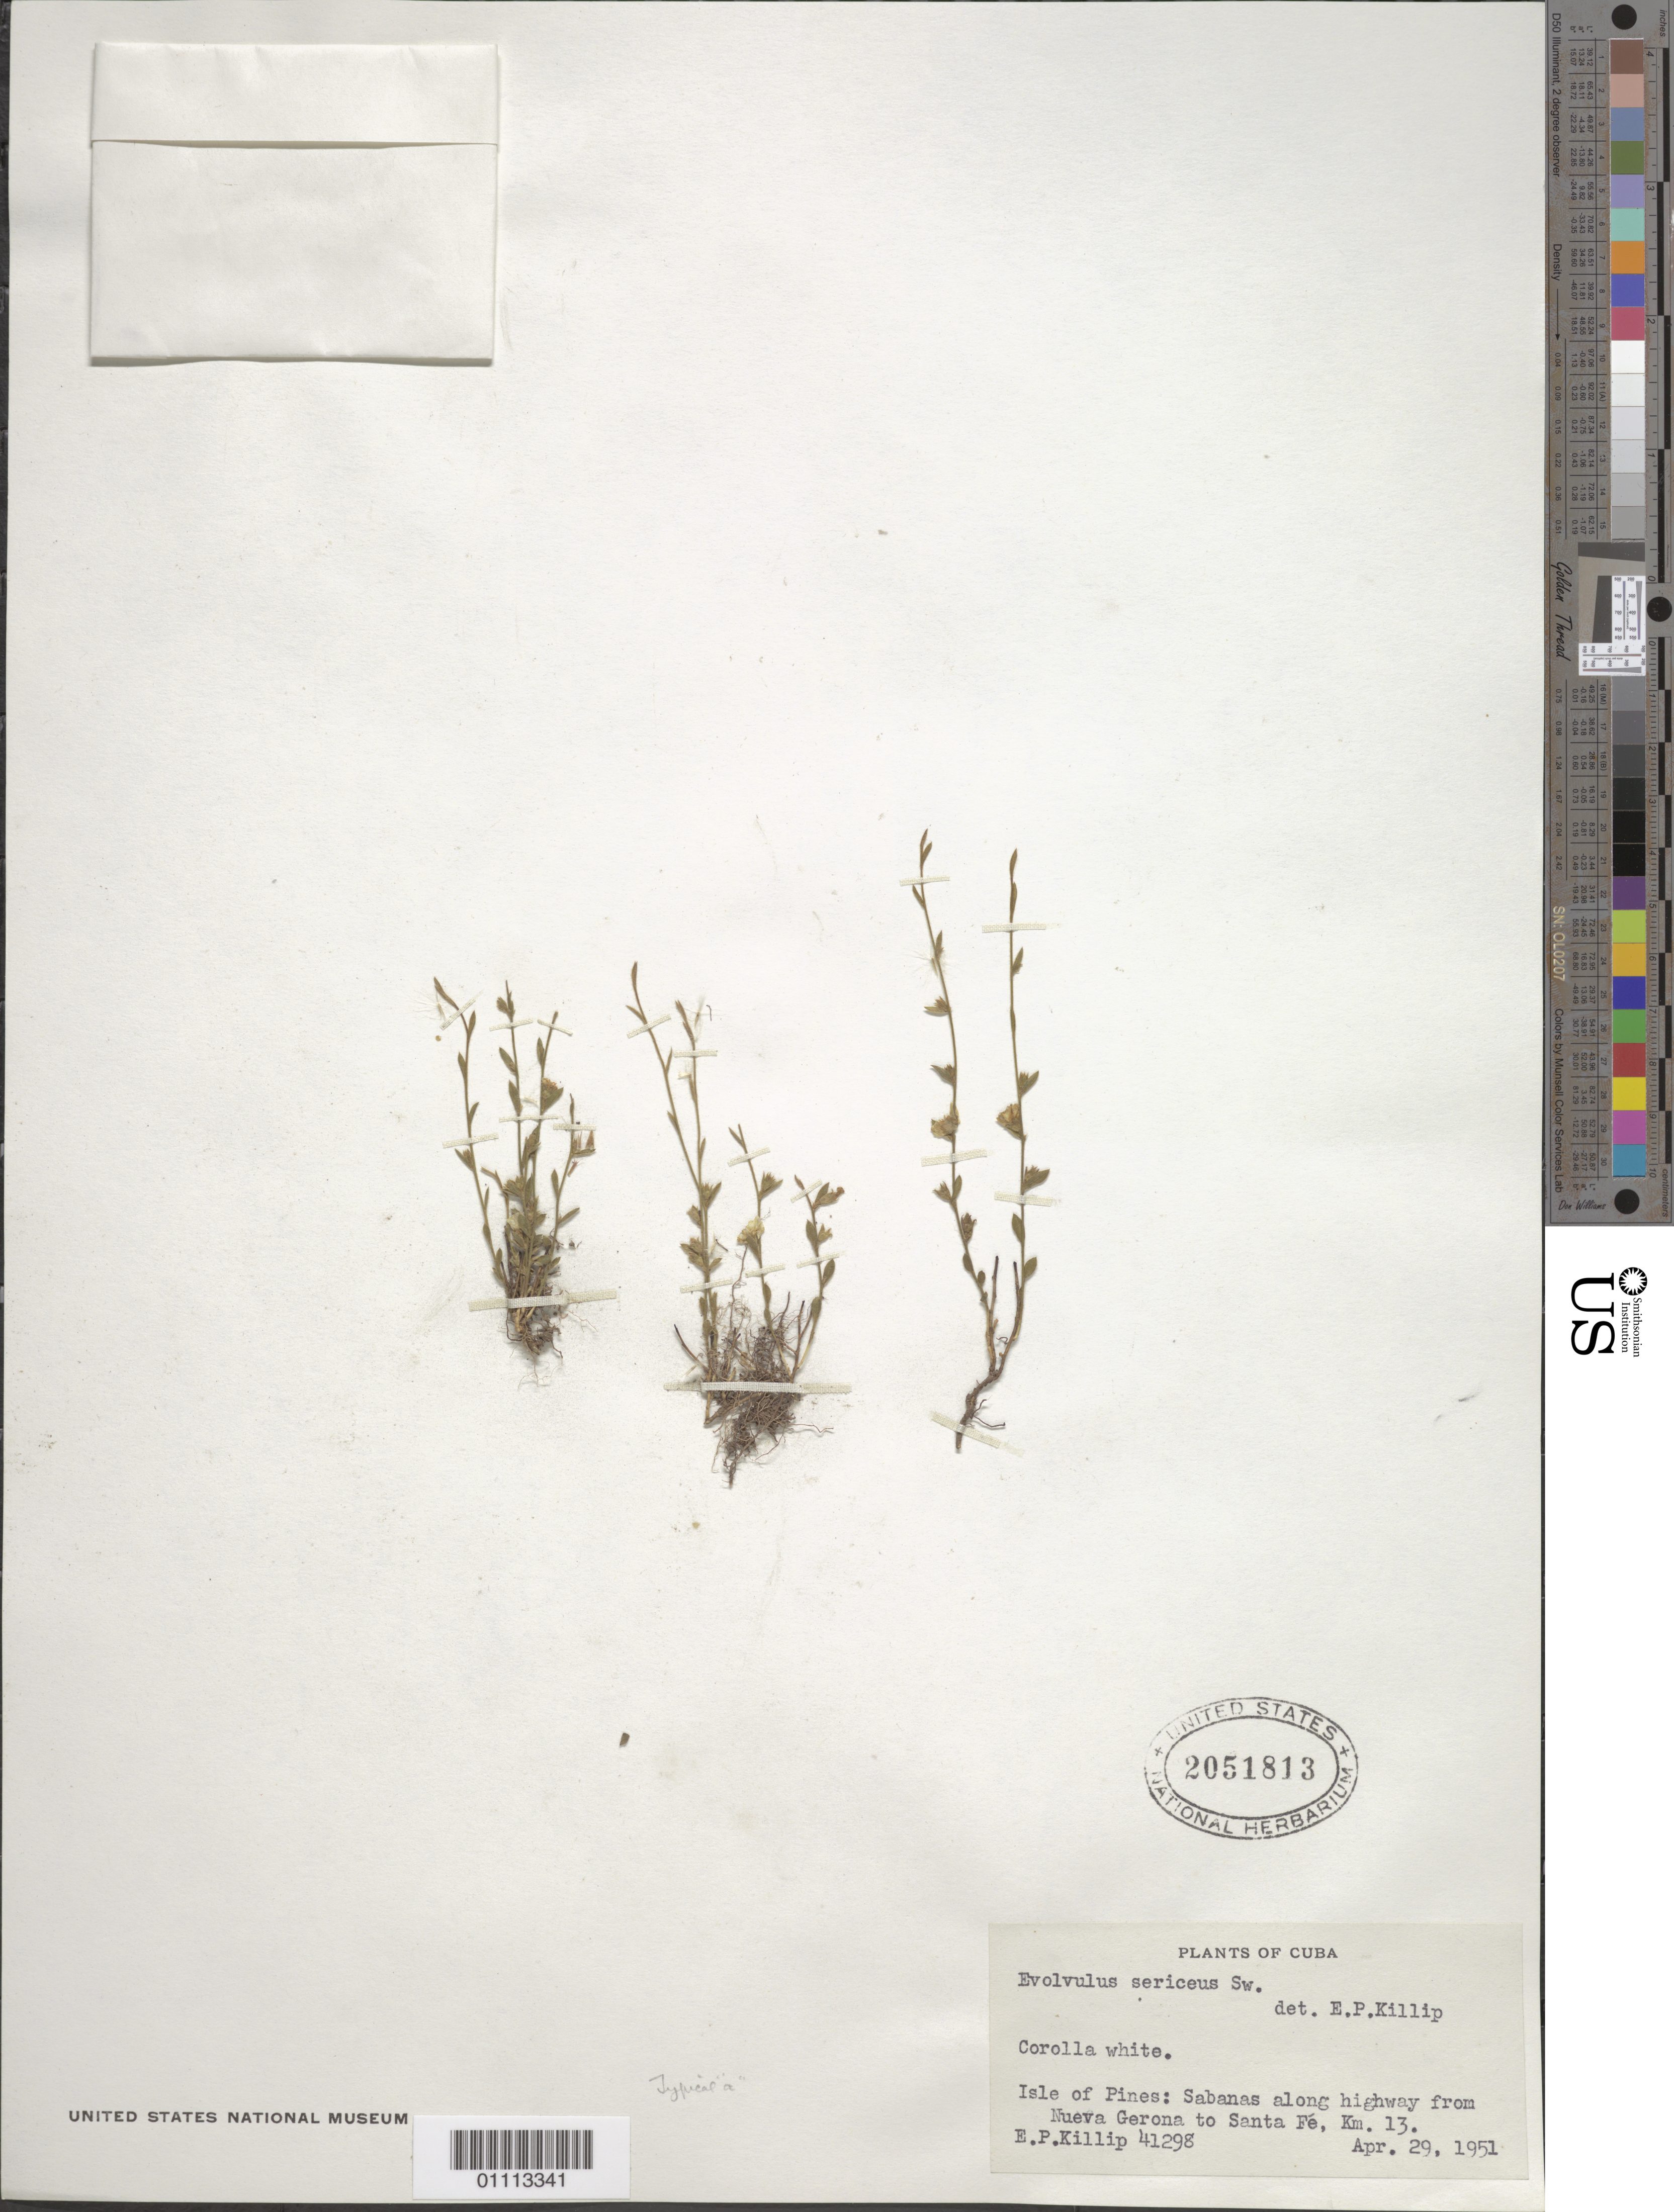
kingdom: Plantae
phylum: Tracheophyta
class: Magnoliopsida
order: Solanales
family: Convolvulaceae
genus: Evolvulus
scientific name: Evolvulus sericeus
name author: Sw.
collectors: E. P. Killip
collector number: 41298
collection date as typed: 29 Apr 1951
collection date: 1951-04-29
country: Cuba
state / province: Isla de La Juventud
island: Isla de la Juventud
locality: Sabanas along highway from Nueva Gerona to Santa Fe, Km 13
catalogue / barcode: US 2051813